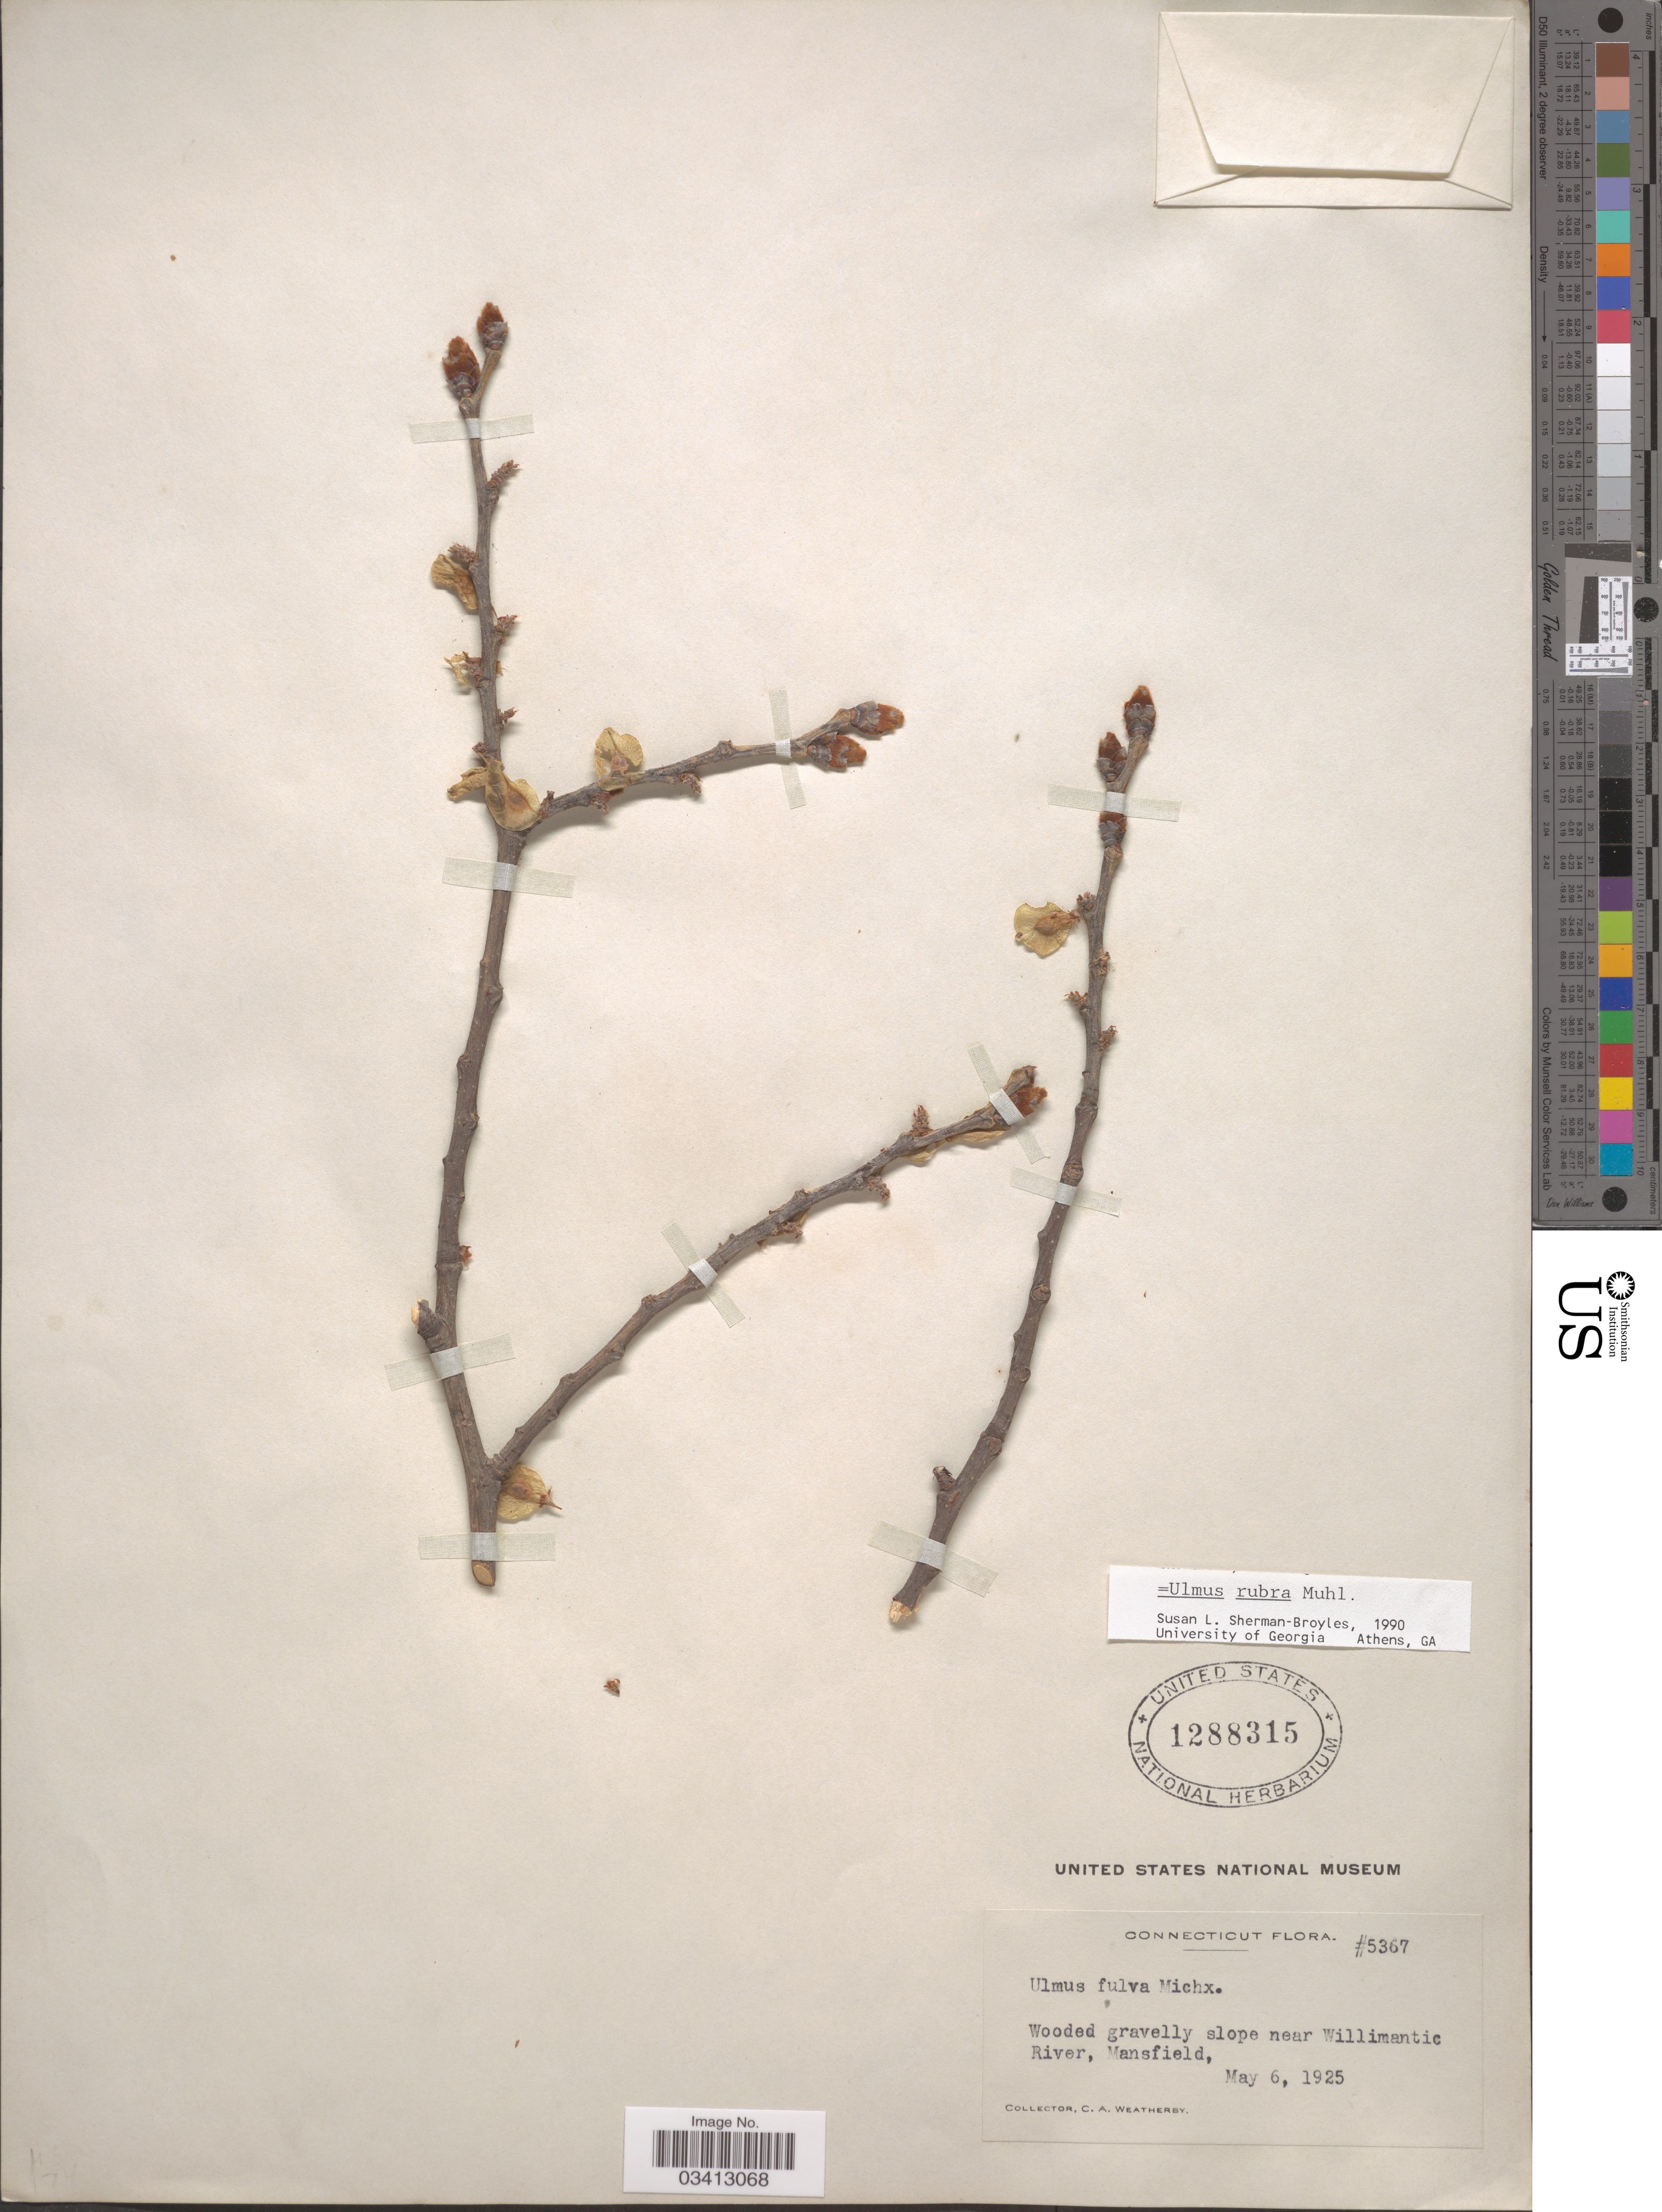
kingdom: Plantae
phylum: Tracheophyta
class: Magnoliopsida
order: Rosales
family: Ulmaceae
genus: Ulmus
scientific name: Ulmus rubra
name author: Muhl.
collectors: C. A. Weatherby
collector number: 5367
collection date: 1925-05-06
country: United States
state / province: Connecticut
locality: Wooded gravelly slope near Willimantic River, Mansfield.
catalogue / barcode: US 1288315